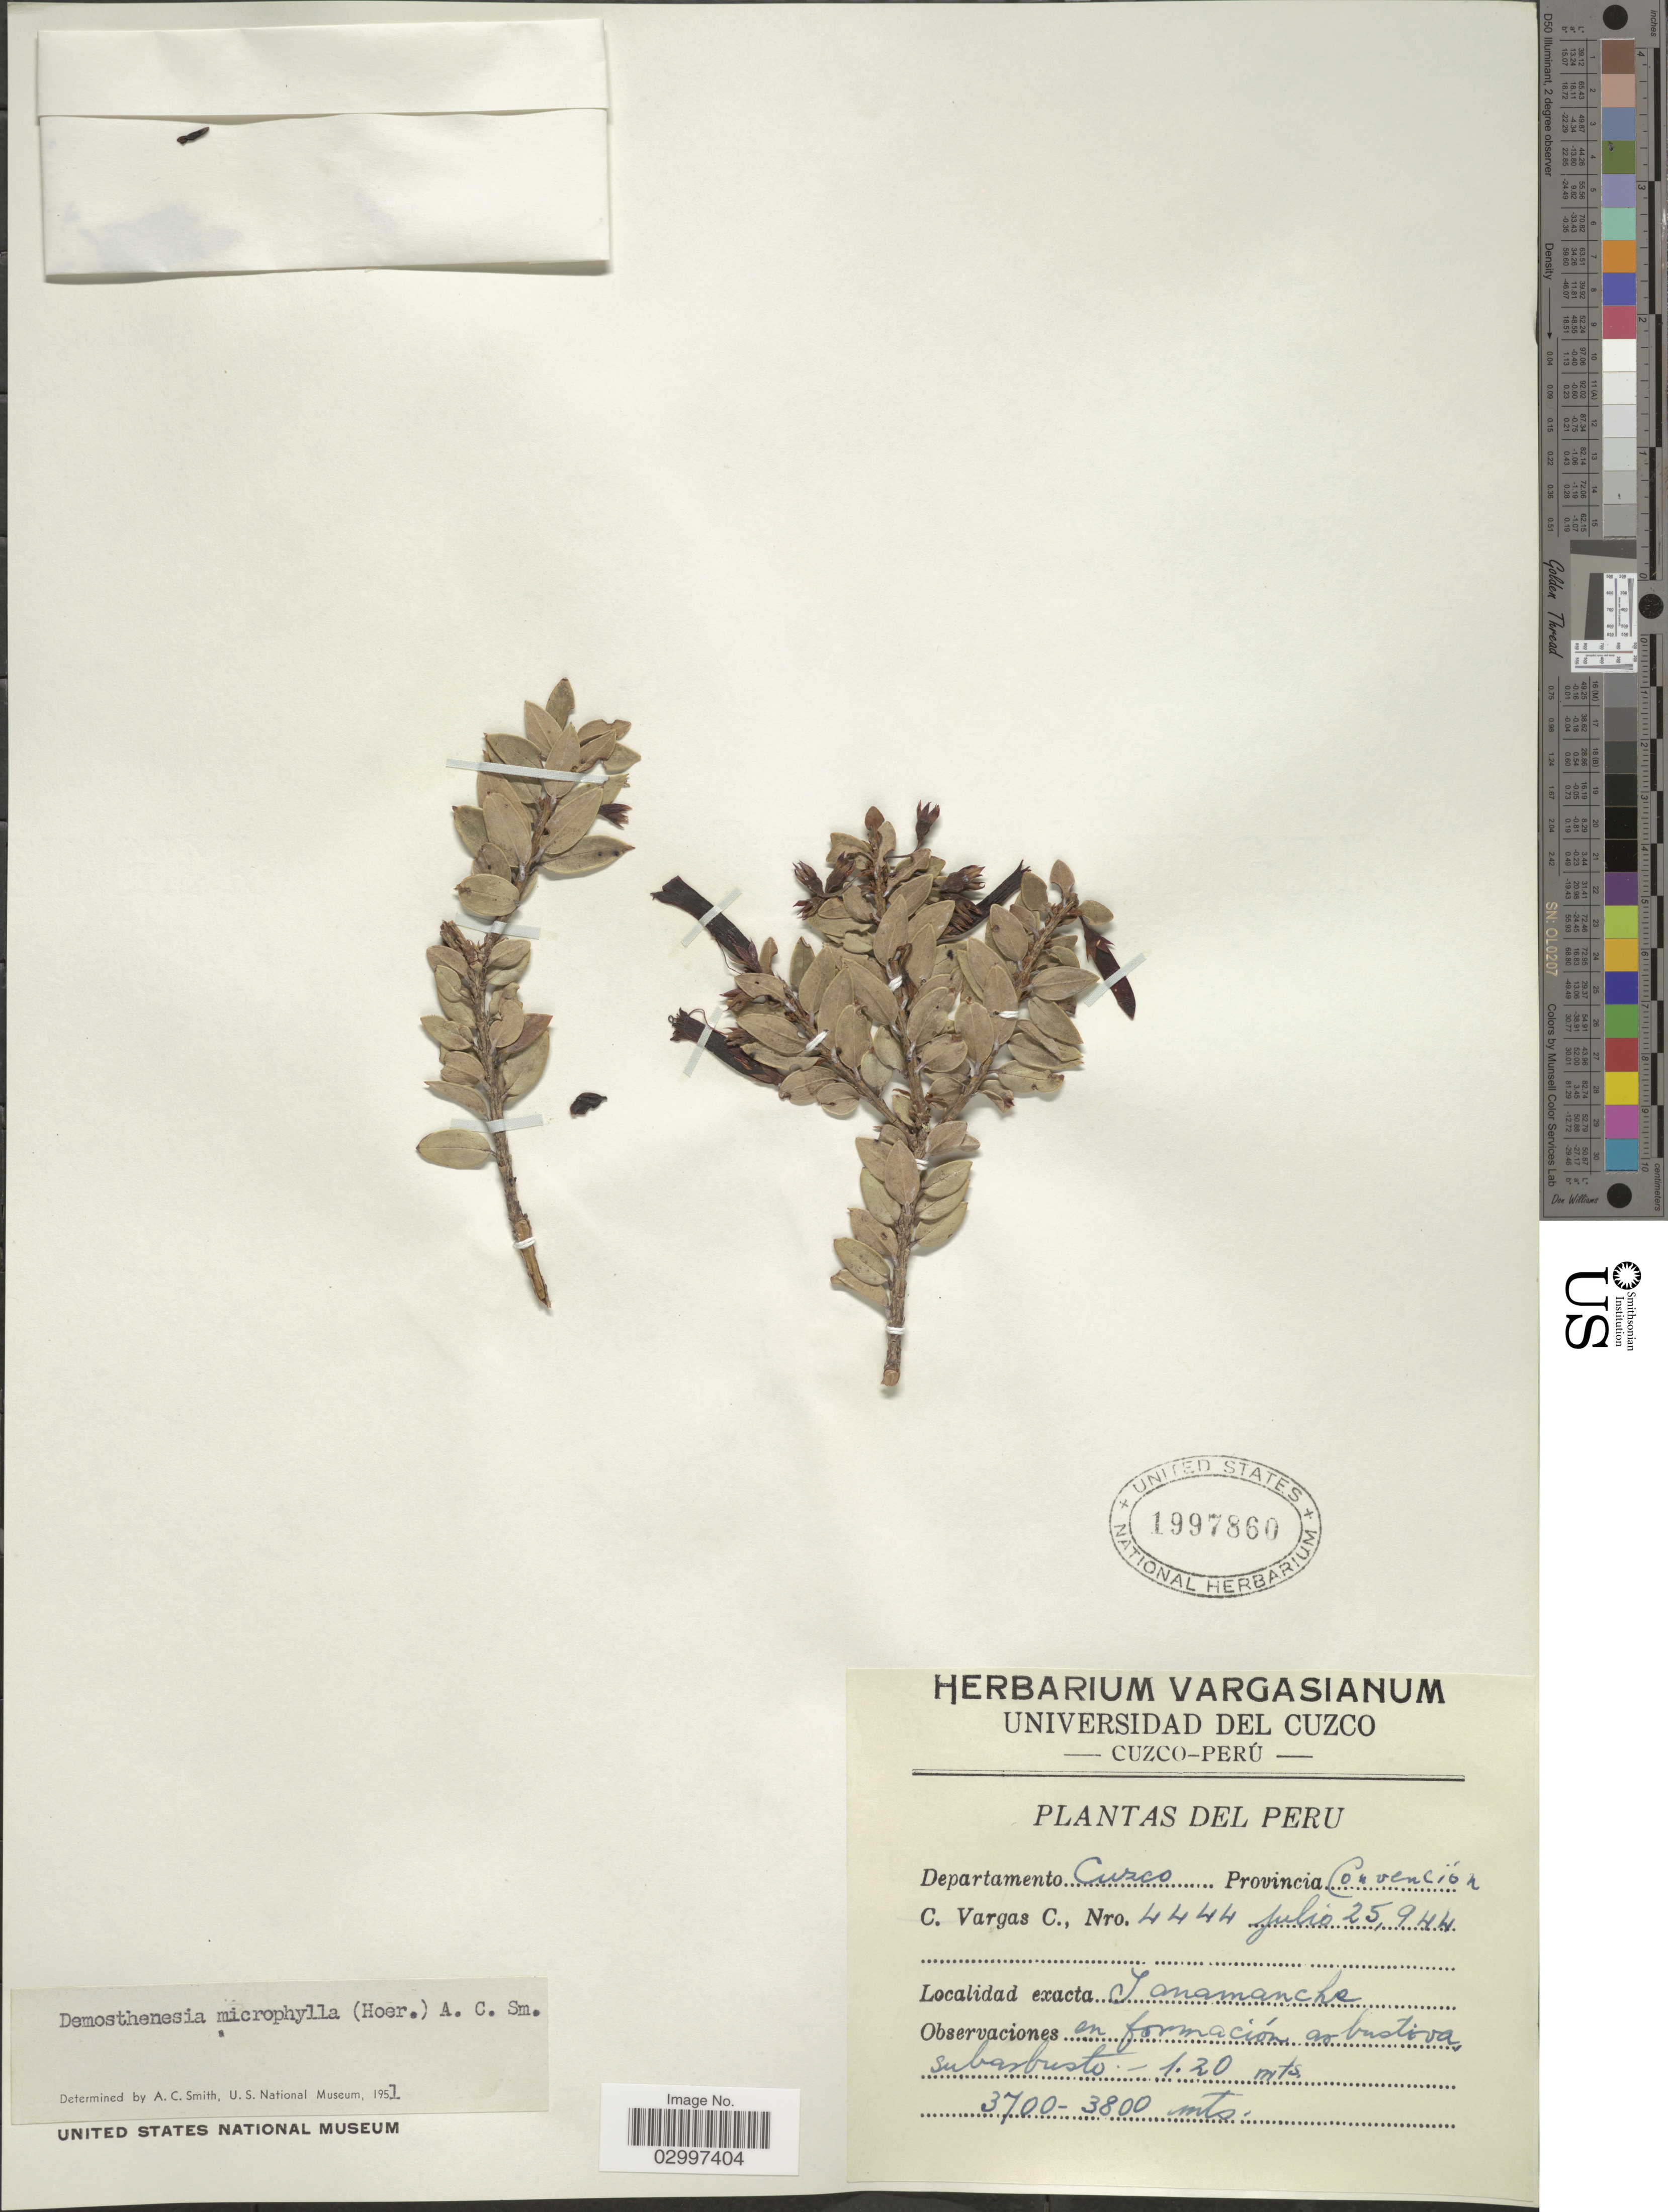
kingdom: Plantae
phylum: Tracheophyta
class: Magnoliopsida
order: Ericales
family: Ericaceae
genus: Demosthenesia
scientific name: Demosthenesia microphylla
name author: A.C. Sm.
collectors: C. Vargas Calderón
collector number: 4444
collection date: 1944-07-25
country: Peru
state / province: Cusco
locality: Departamento Cuzco, Provincia Convención, Janamanche.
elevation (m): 3700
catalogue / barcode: US 1997860